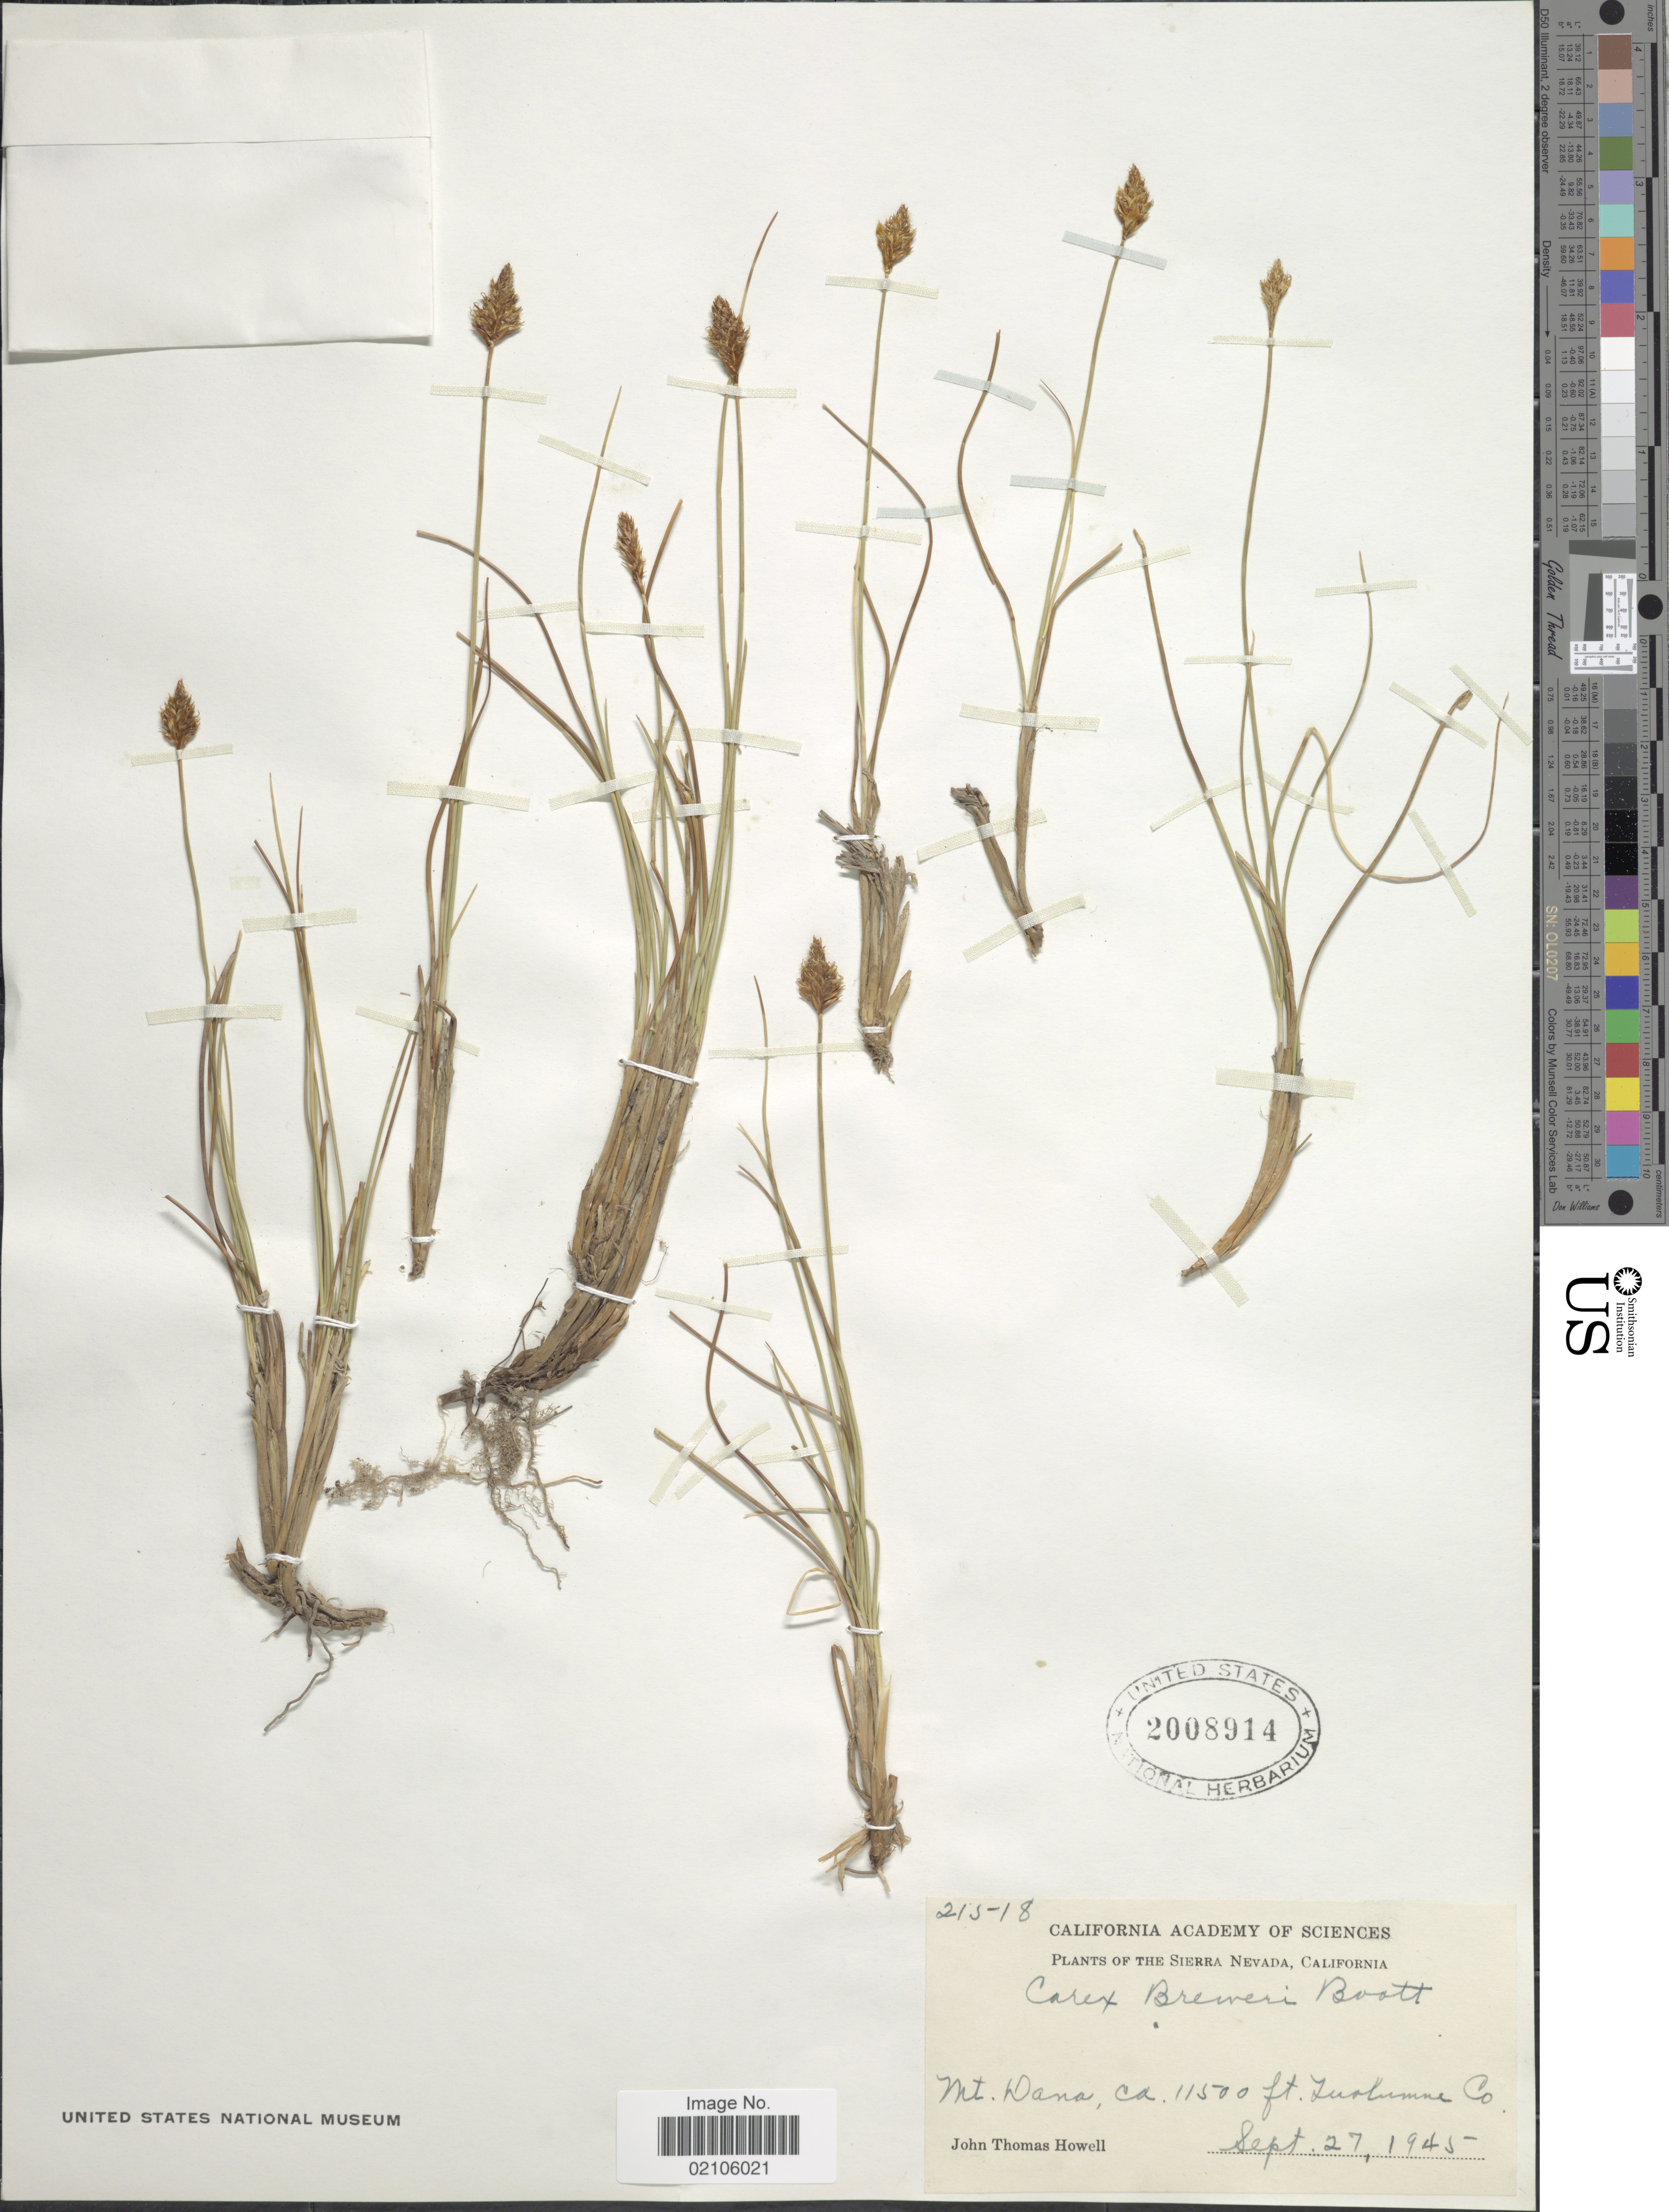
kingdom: Plantae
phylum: Tracheophyta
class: Liliopsida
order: Poales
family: Cyperaceae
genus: Carex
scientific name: Carex breweri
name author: Boott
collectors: J. T. Howell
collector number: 21518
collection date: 1945-09-27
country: United States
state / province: California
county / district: Tuolumne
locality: The Sierra Nevada, Mt. Dana, ca. Tuolumne Co.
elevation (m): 3505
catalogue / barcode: US 2008914